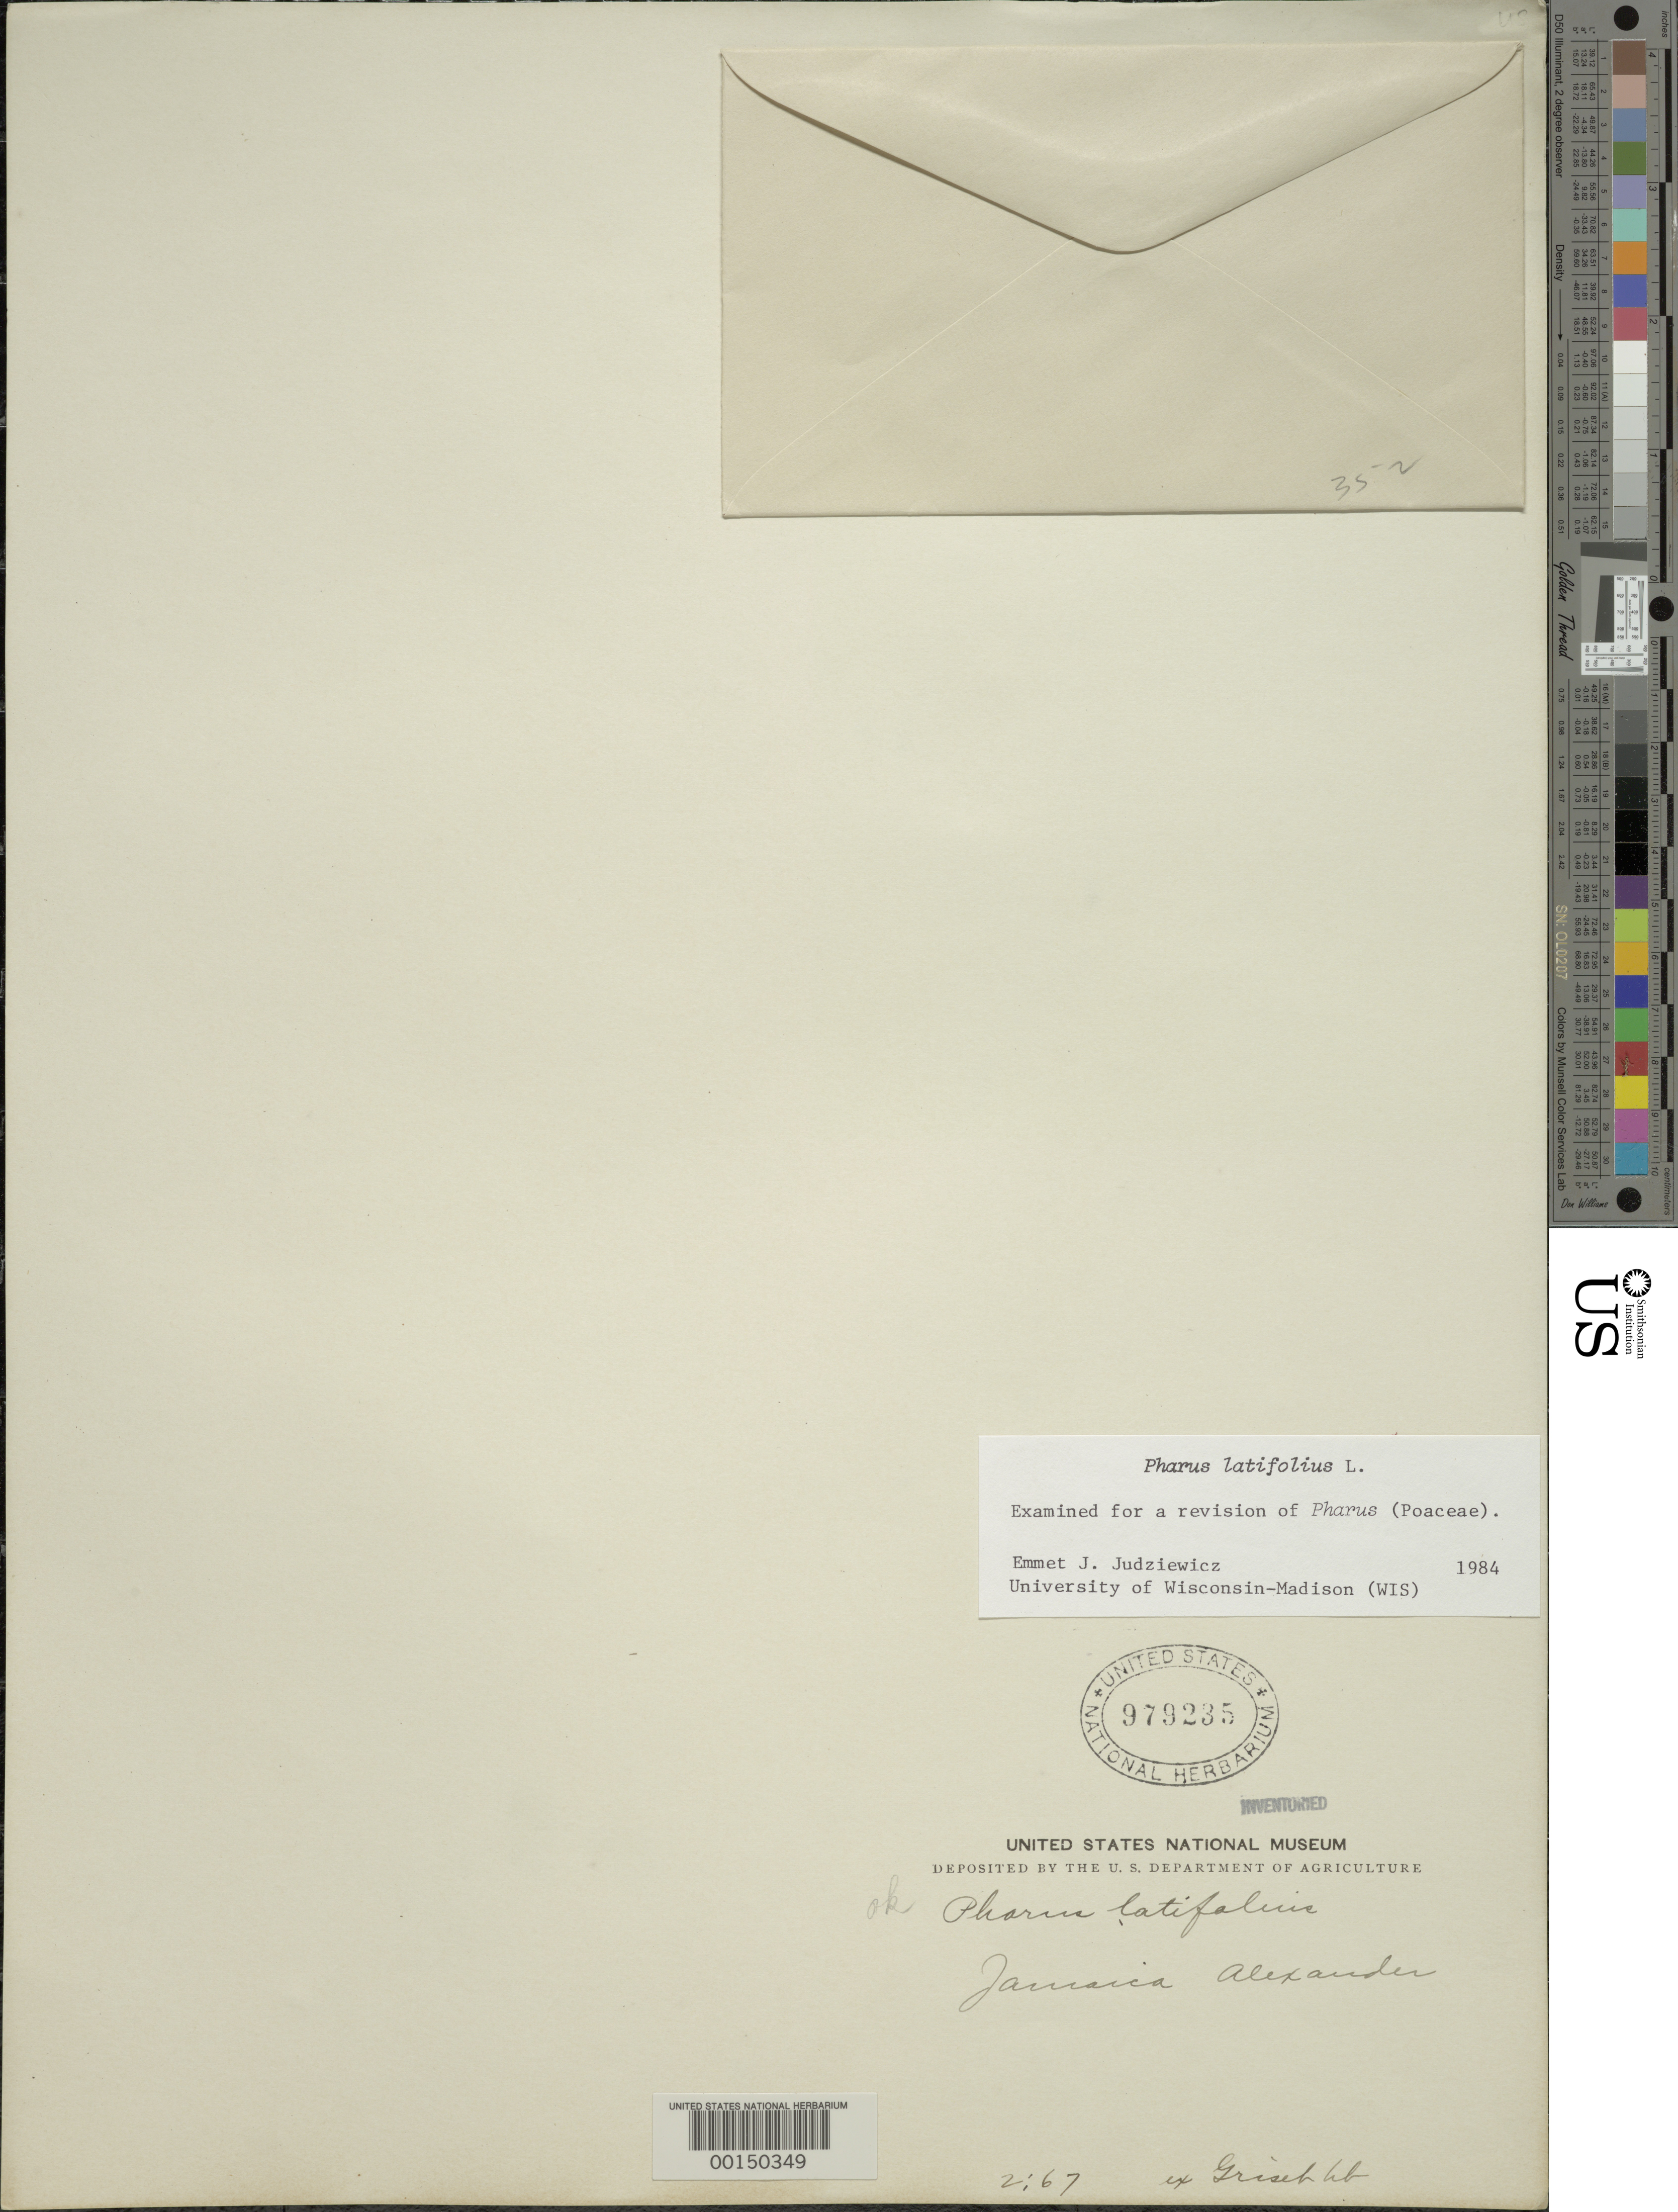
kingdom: Plantae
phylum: Tracheophyta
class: Liliopsida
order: Poales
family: Poaceae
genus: Pharus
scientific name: Pharus latifolius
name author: L.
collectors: Alexander, --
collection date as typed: Feb 1867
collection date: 1867-02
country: Jamaica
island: Greater Antilles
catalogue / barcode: US 979235